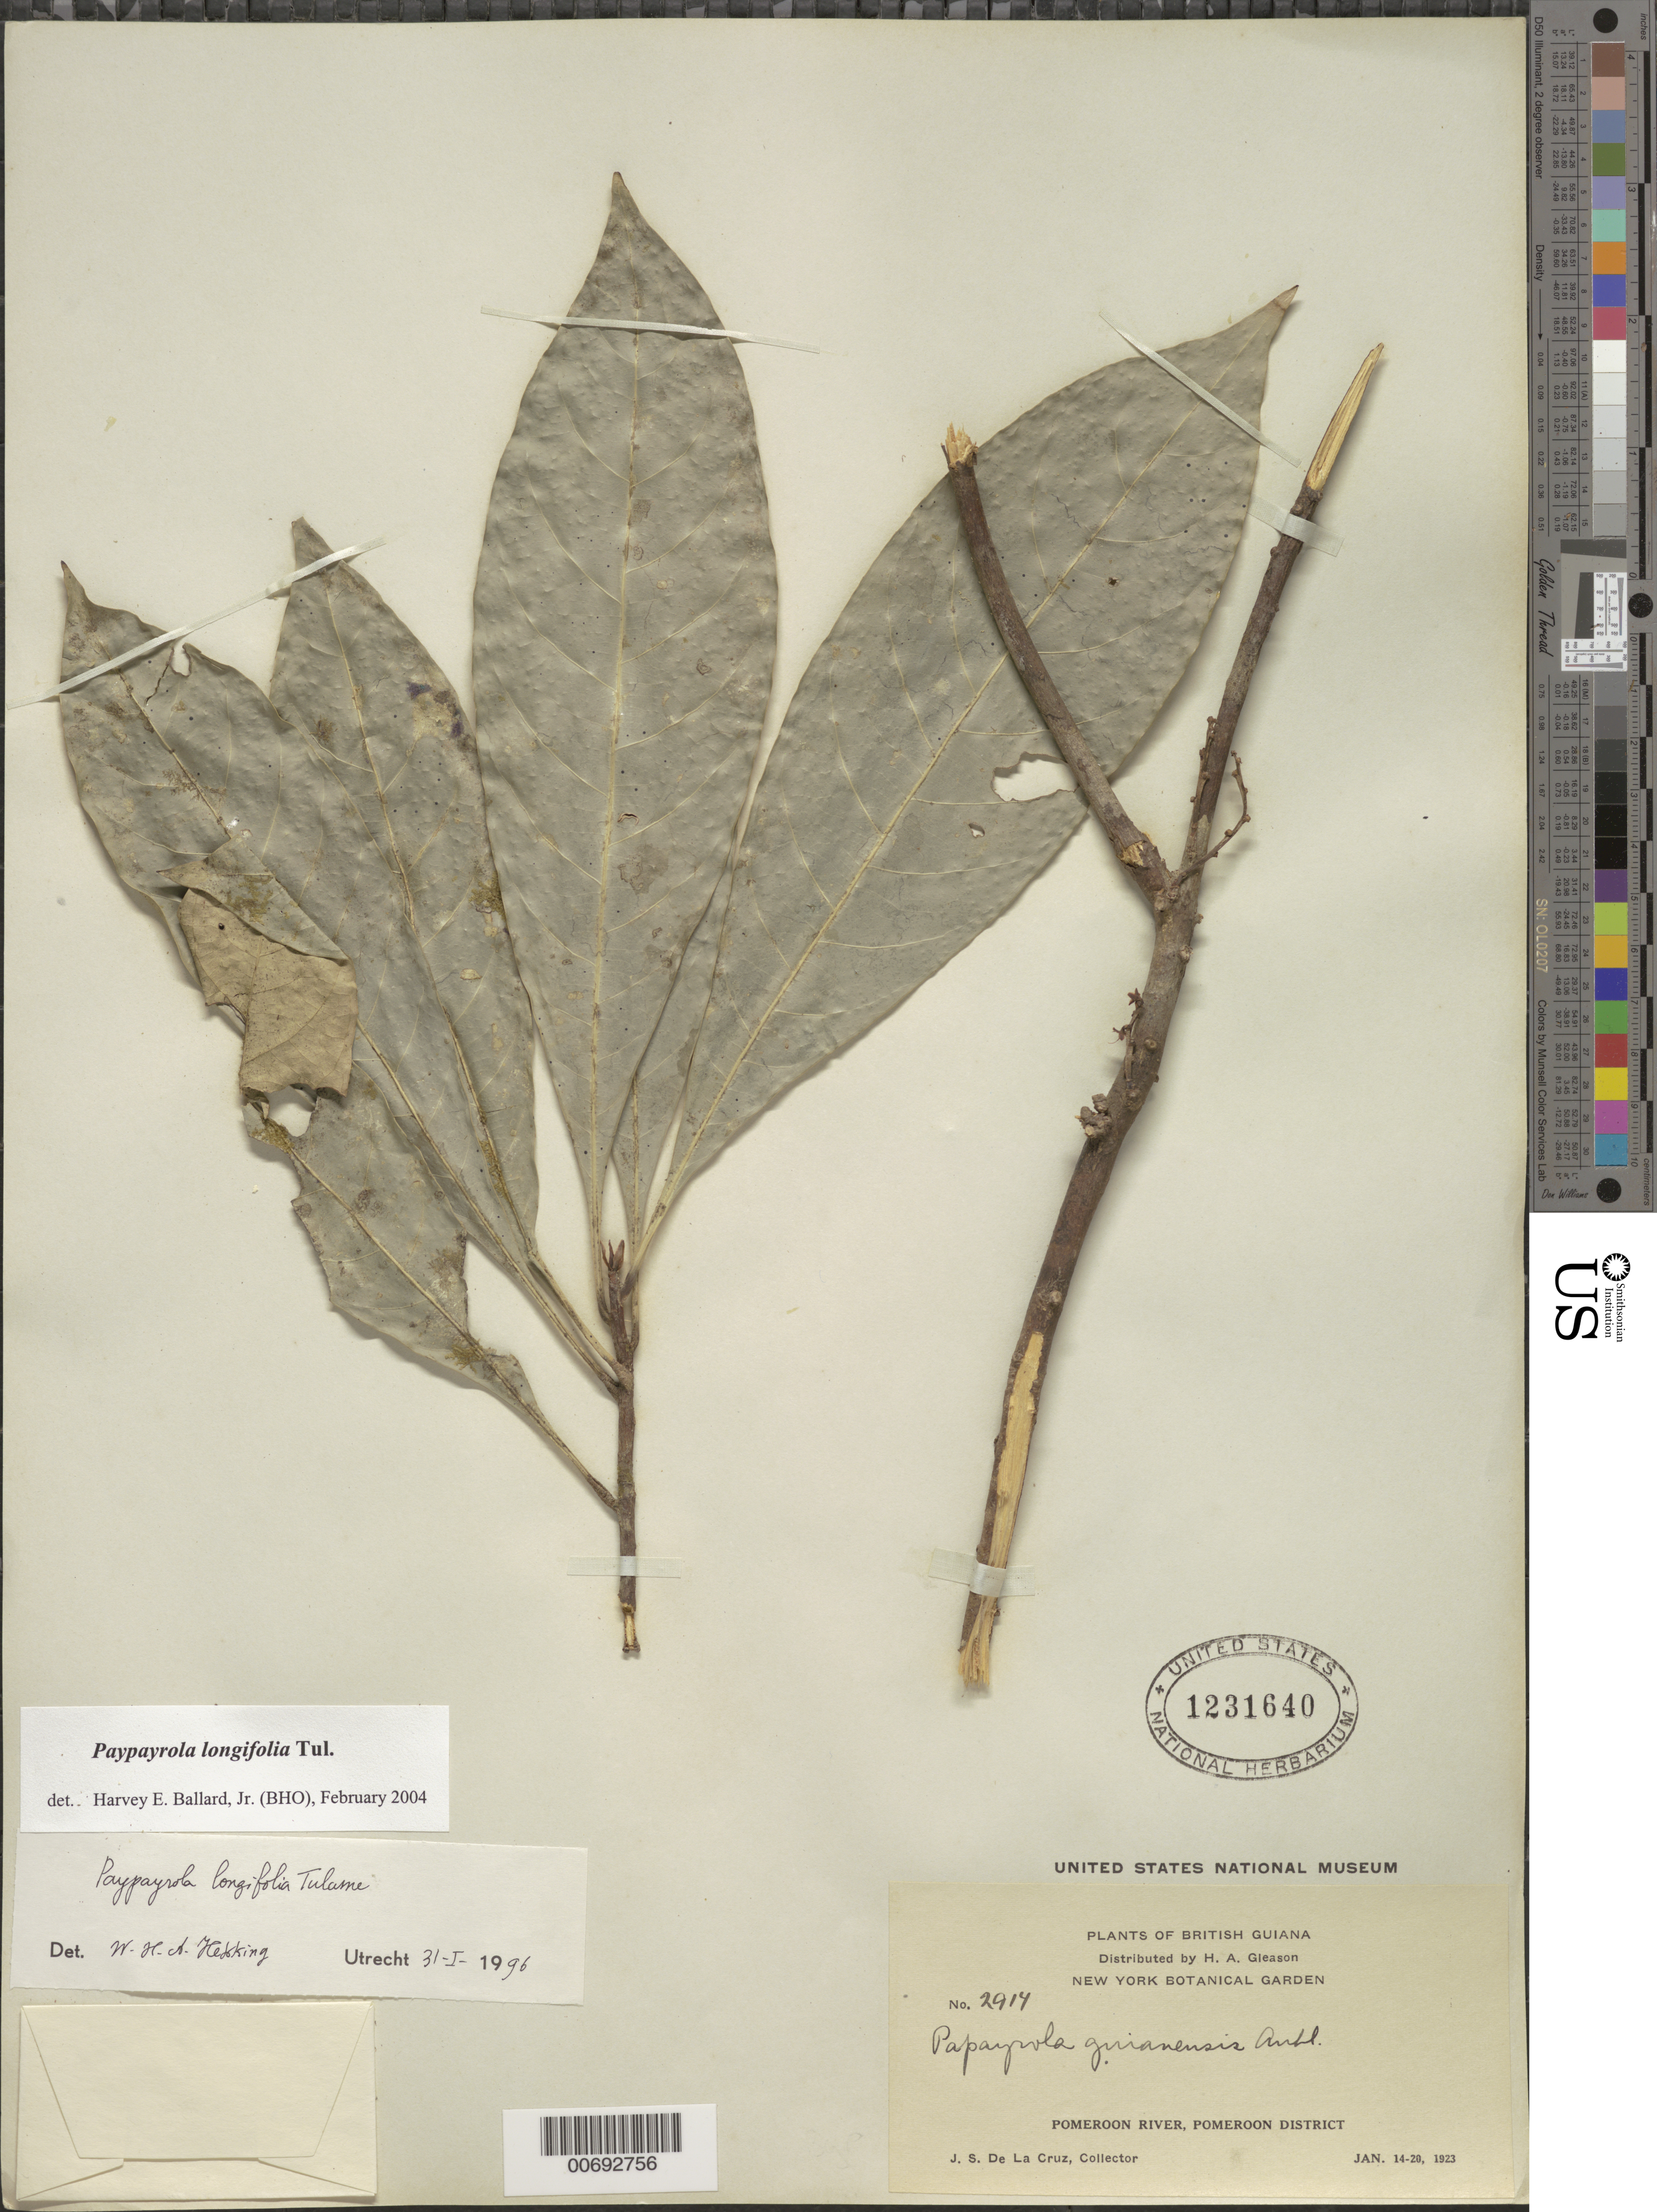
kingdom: Plantae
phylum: Tracheophyta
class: Magnoliopsida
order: Malpighiales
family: Violaceae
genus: Paypayrola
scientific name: Paypayrola longifolia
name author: Tul.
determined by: Ballard, Harvey E.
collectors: J. S. de la Cruz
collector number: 2914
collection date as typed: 14-Jan-23 to 20-Jan-23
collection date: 1923-01-14/1923-01-20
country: Guyana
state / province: Pomeroon-Supenaam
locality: Pomeroon R.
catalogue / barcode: US 1231640